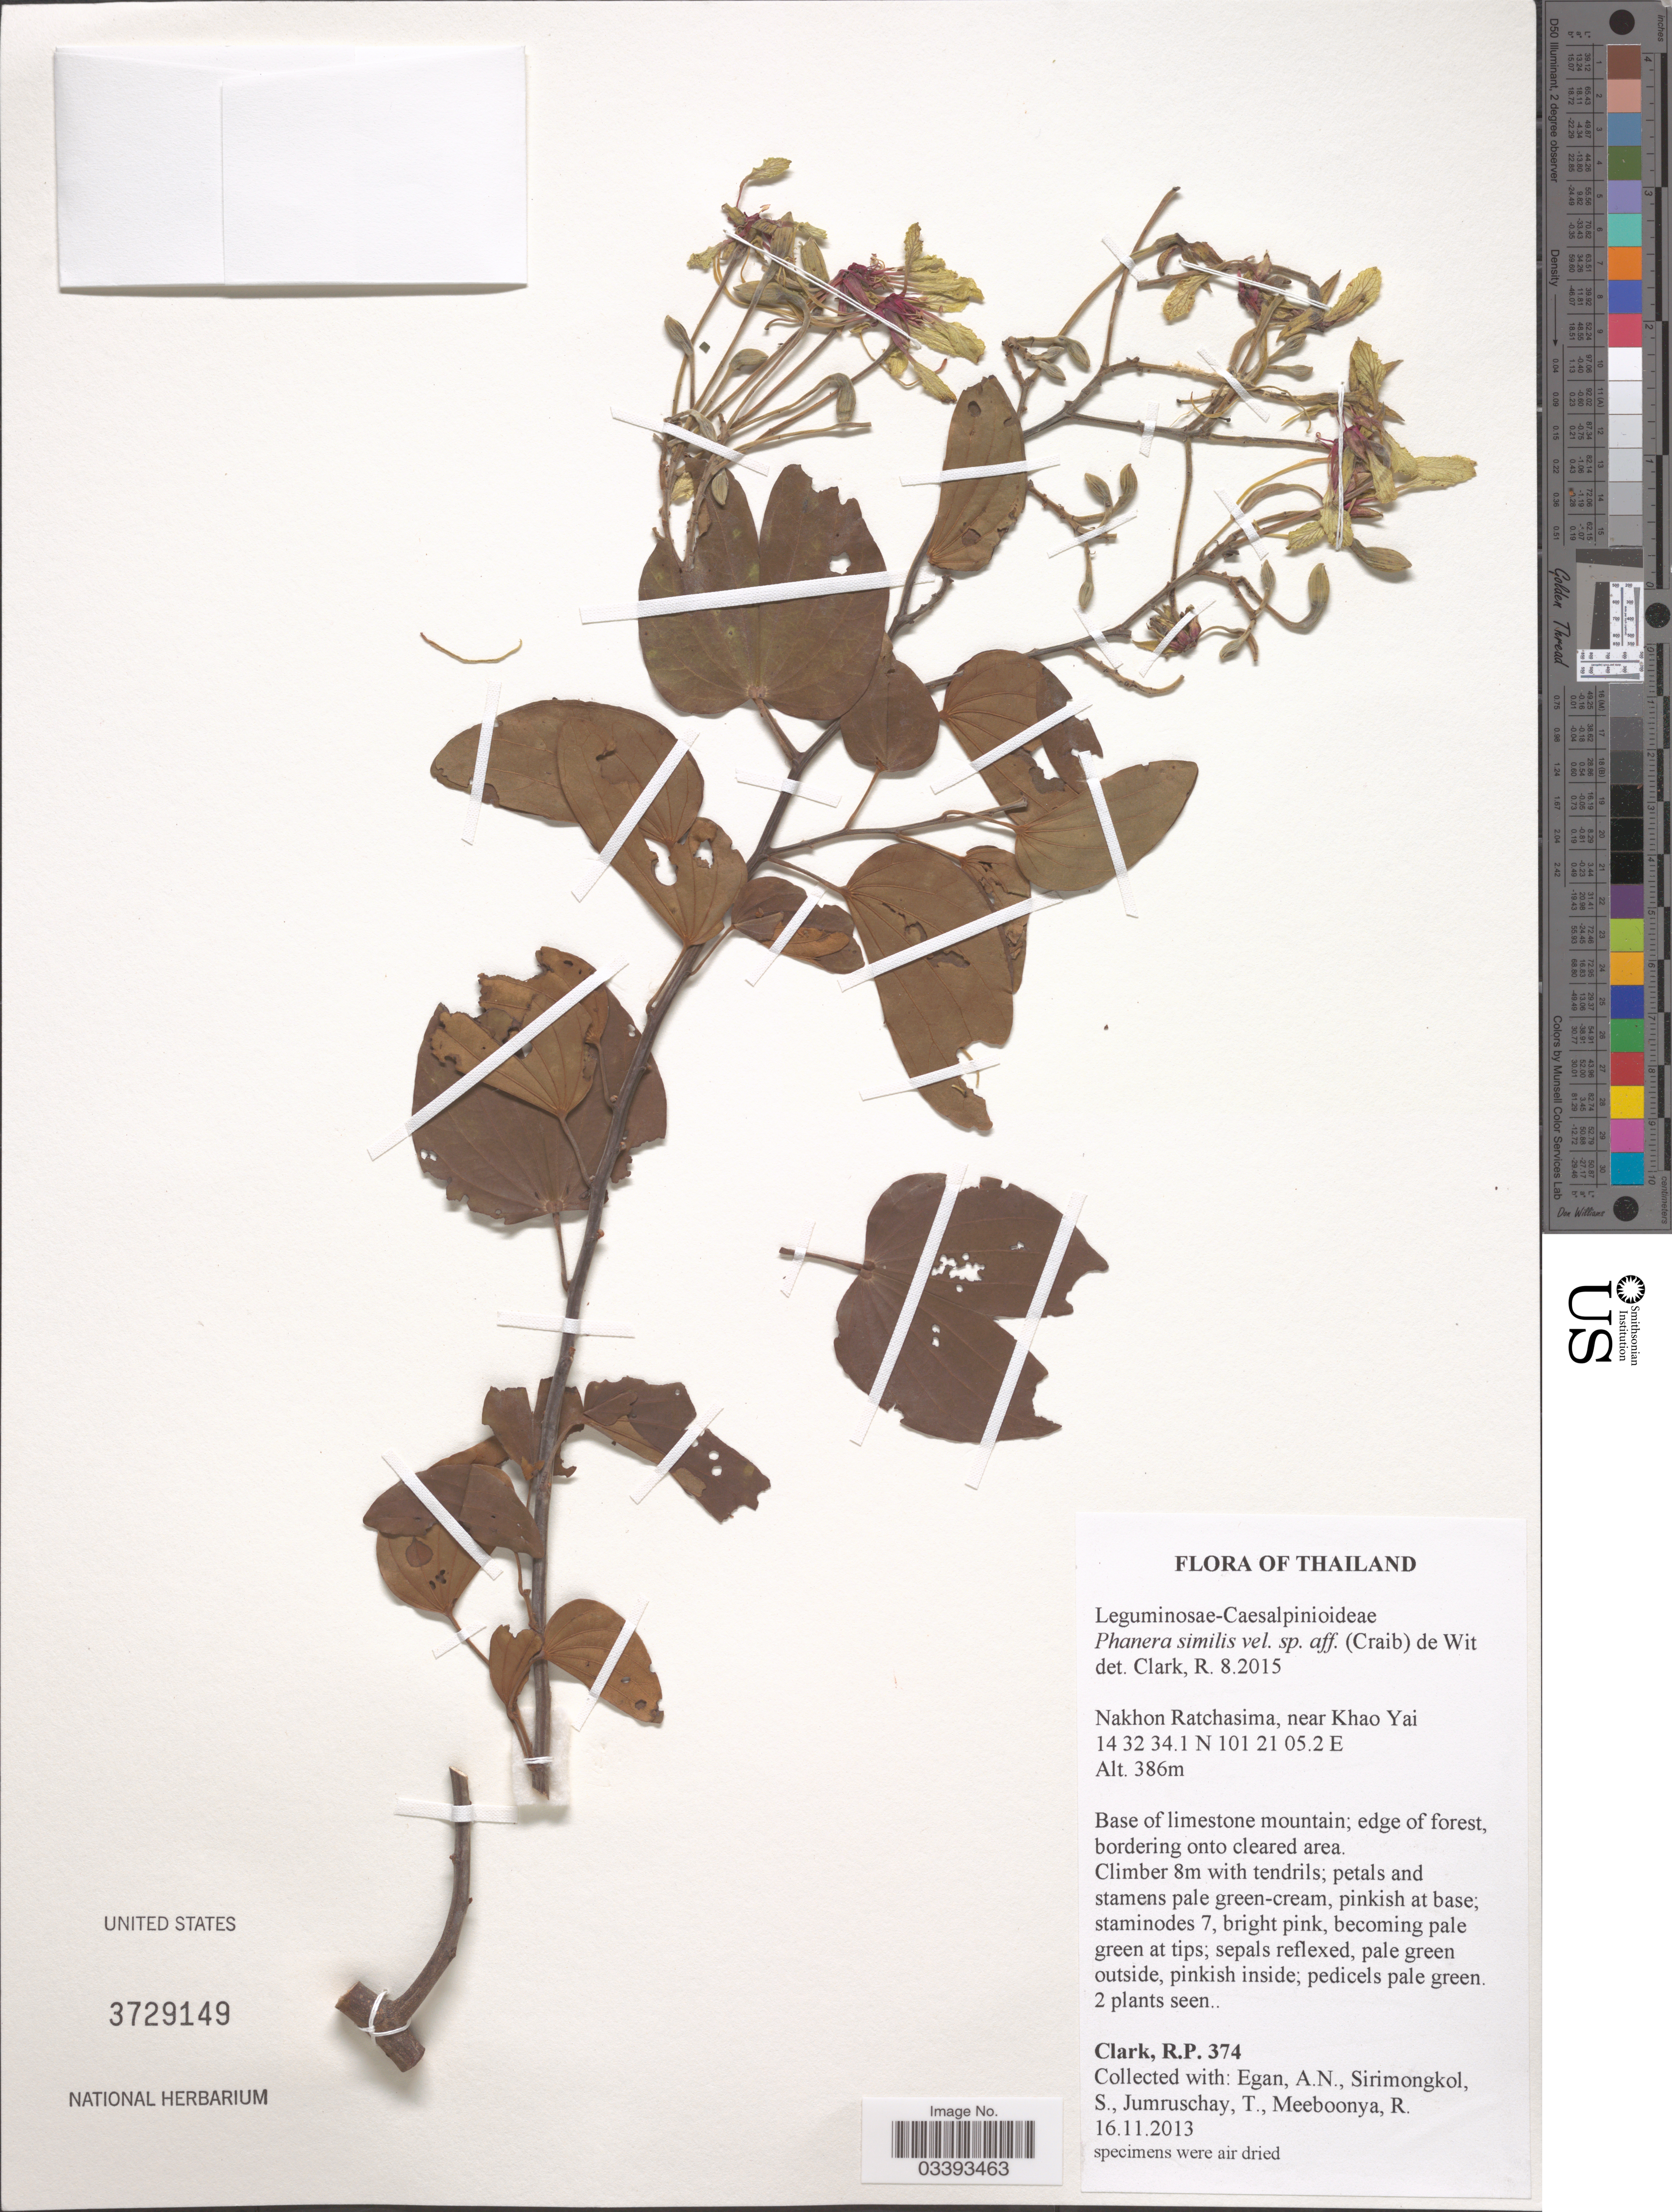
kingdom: Plantae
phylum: Tracheophyta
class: Magnoliopsida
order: Fabales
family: Fabaceae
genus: Phanera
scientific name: Phanera similis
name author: (Craib) de Wit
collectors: R. P. Clark, A. N. Egan, S. Sirimongkol, T. Jumruschay & R. Meeboonya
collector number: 374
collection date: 2013-11-16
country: Thailand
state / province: Nakhon Ratchasima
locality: Near Khao Yai.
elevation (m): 386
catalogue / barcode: US 3729149